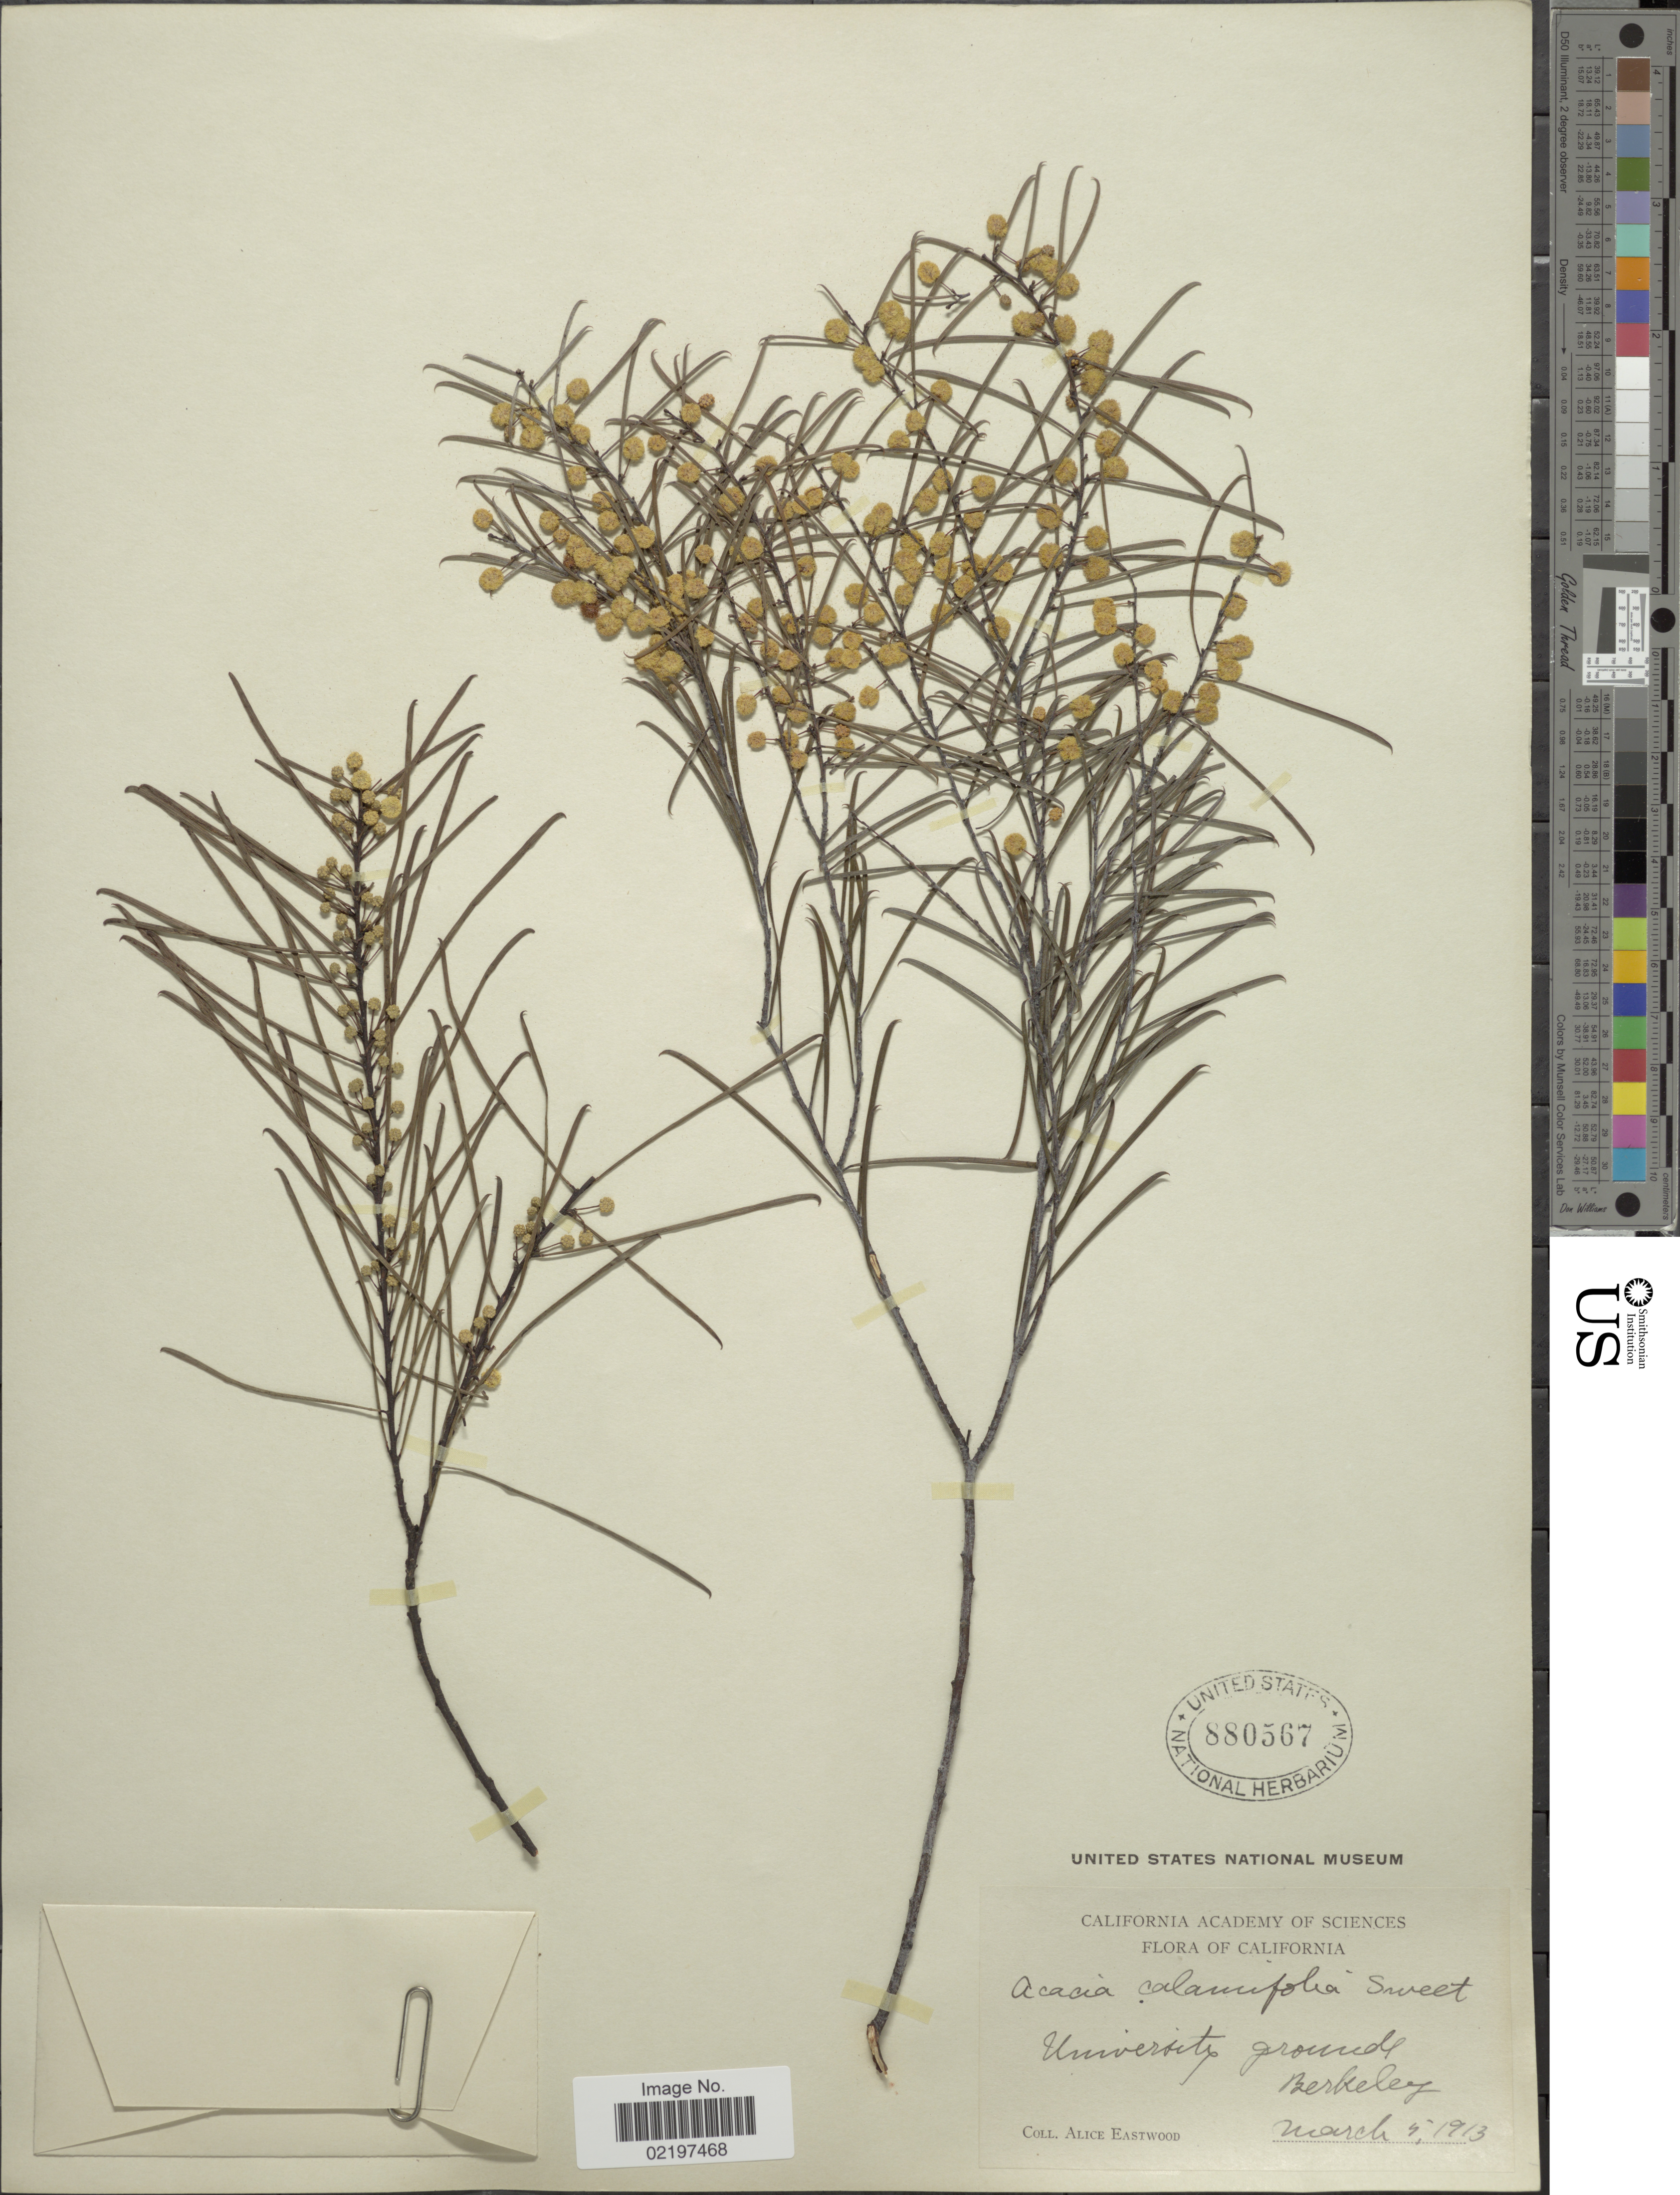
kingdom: Plantae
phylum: Tracheophyta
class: Magnoliopsida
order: Fabales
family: Fabaceae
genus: Acacia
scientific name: Acacia calamifolia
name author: Lindl.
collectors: A. Eastwood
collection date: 1913-03-05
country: United States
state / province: California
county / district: Alameda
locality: University grounfs Berkeley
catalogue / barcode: US 880567